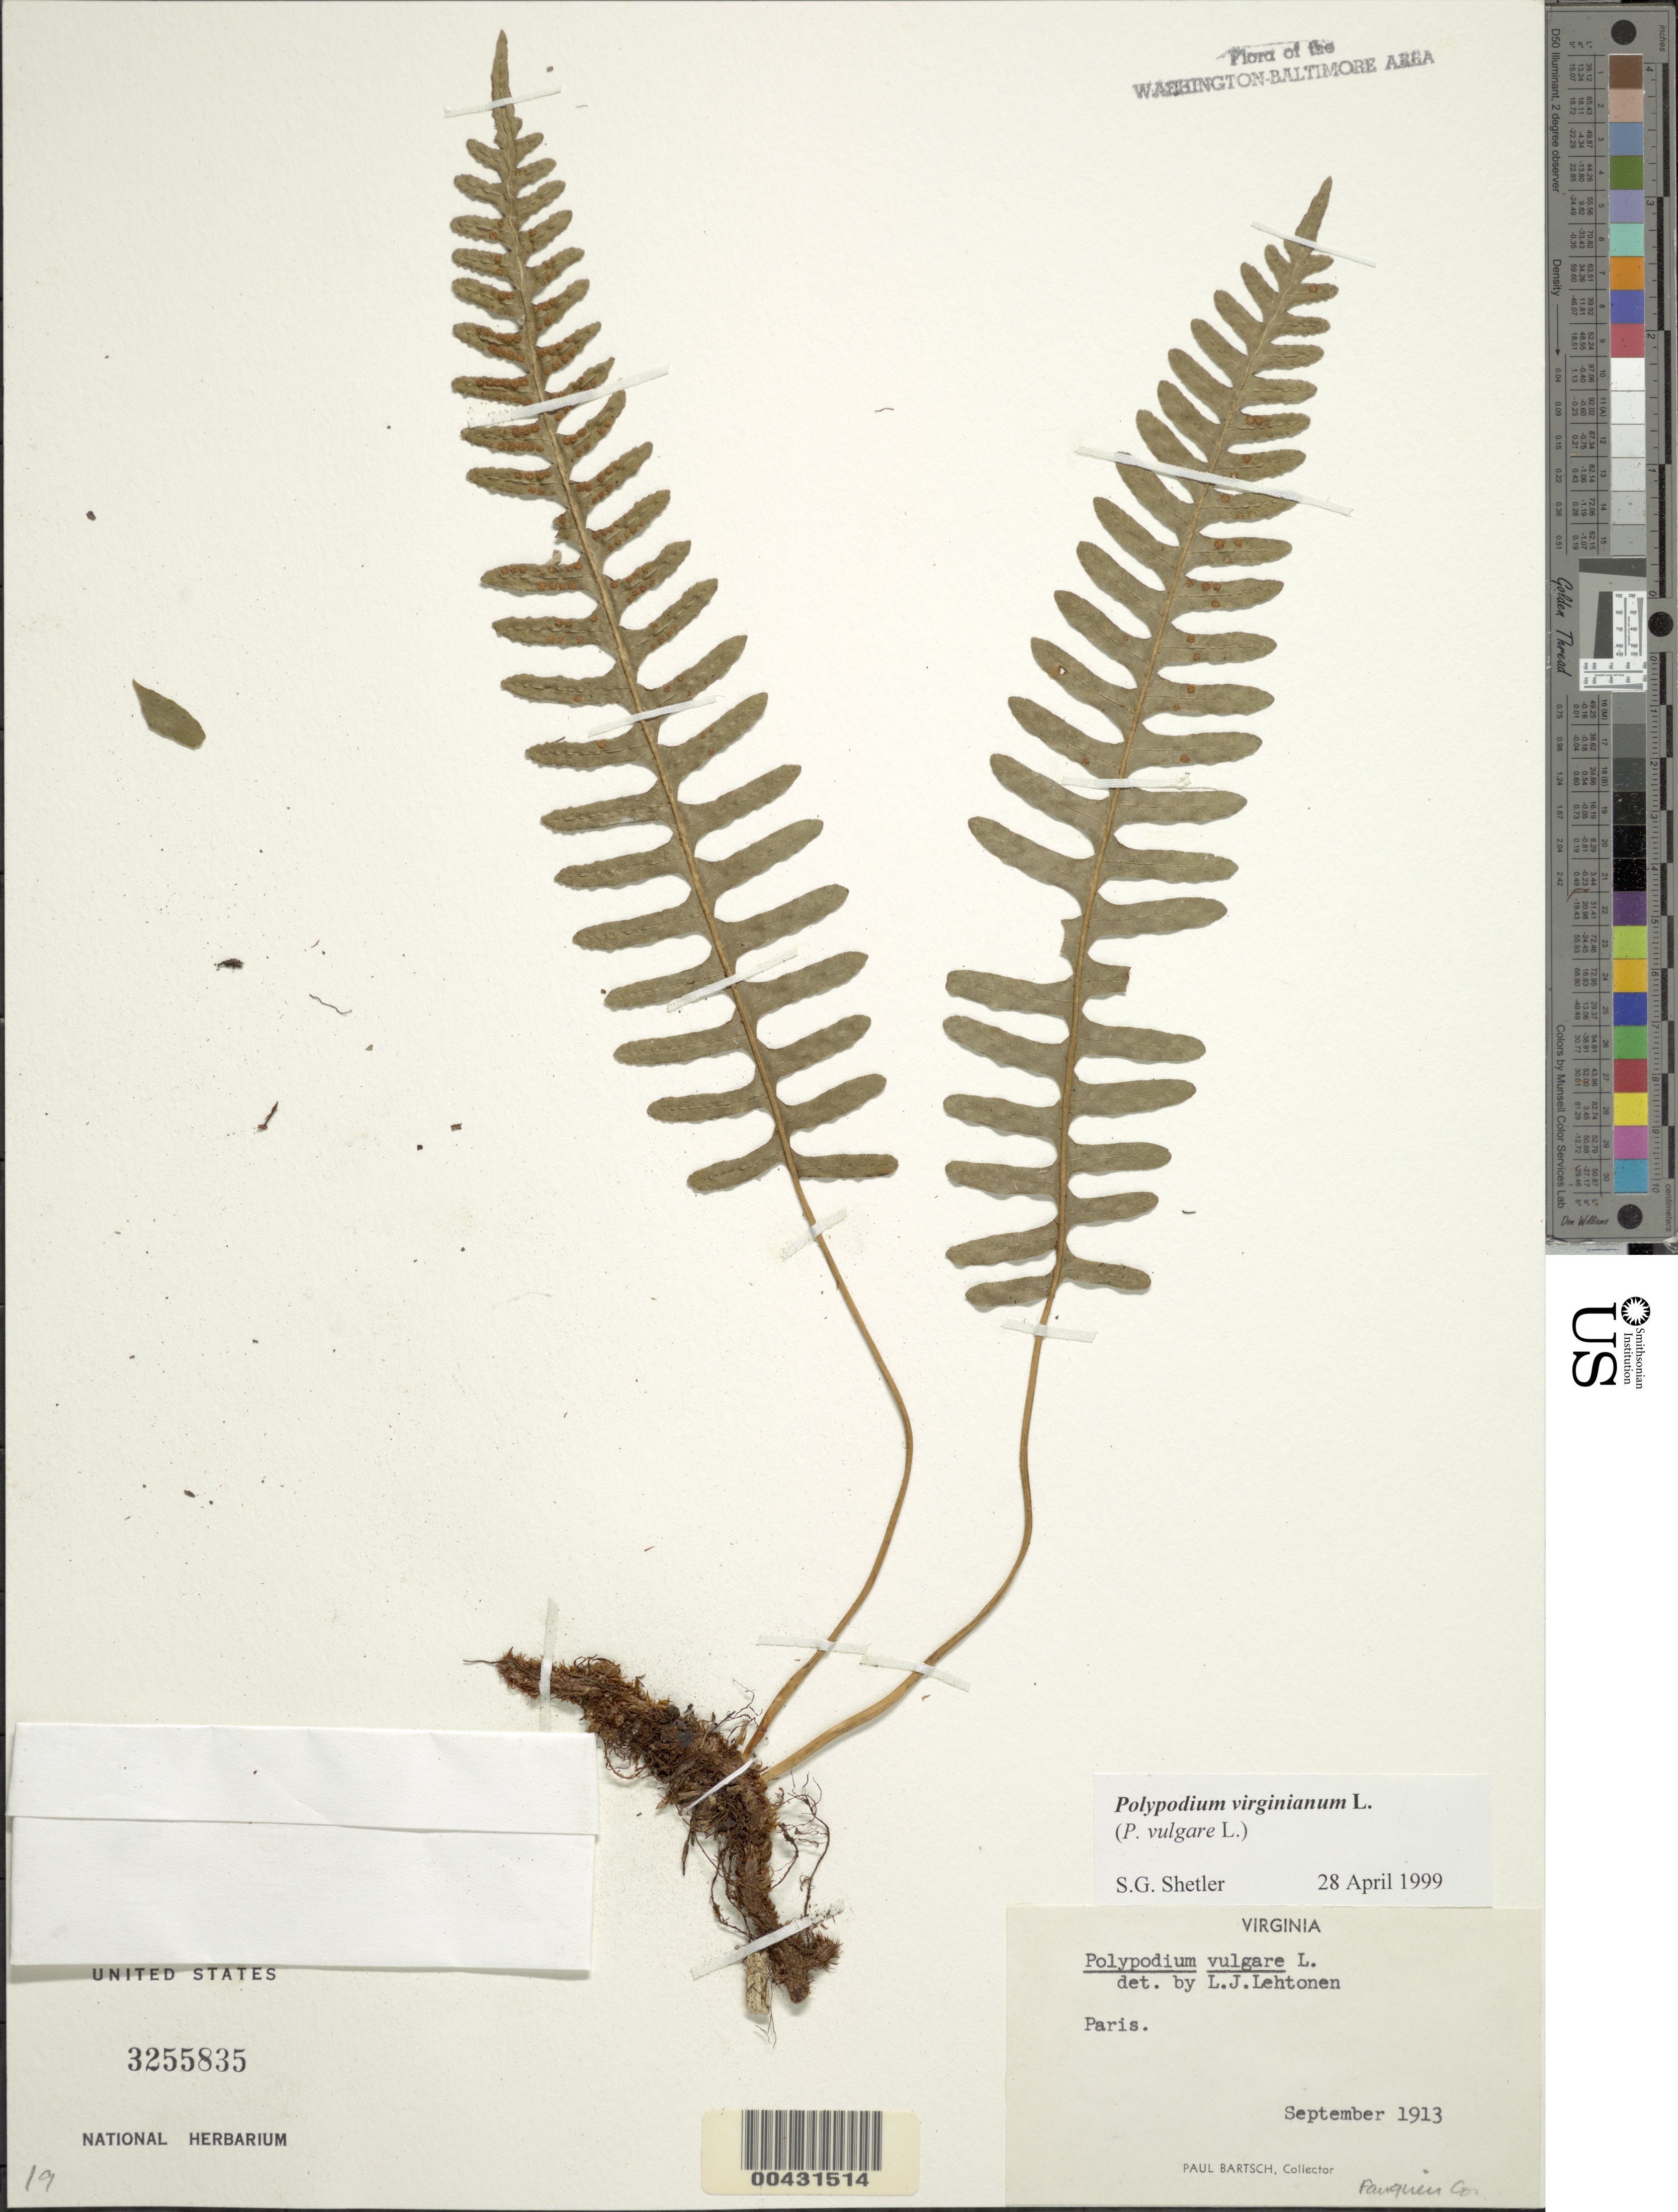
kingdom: Plantae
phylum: Tracheophyta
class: Polypodiopsida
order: Polypodiales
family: Polypodiaceae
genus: Polypodium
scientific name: Polypodium virginianum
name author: L.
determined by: Shetler, Stanwyn G., (US), NMNH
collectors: P. Bartsch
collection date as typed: Sep 1913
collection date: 1913-09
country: United States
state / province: Virginia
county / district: Fauquier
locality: Paris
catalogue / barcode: US 3255835